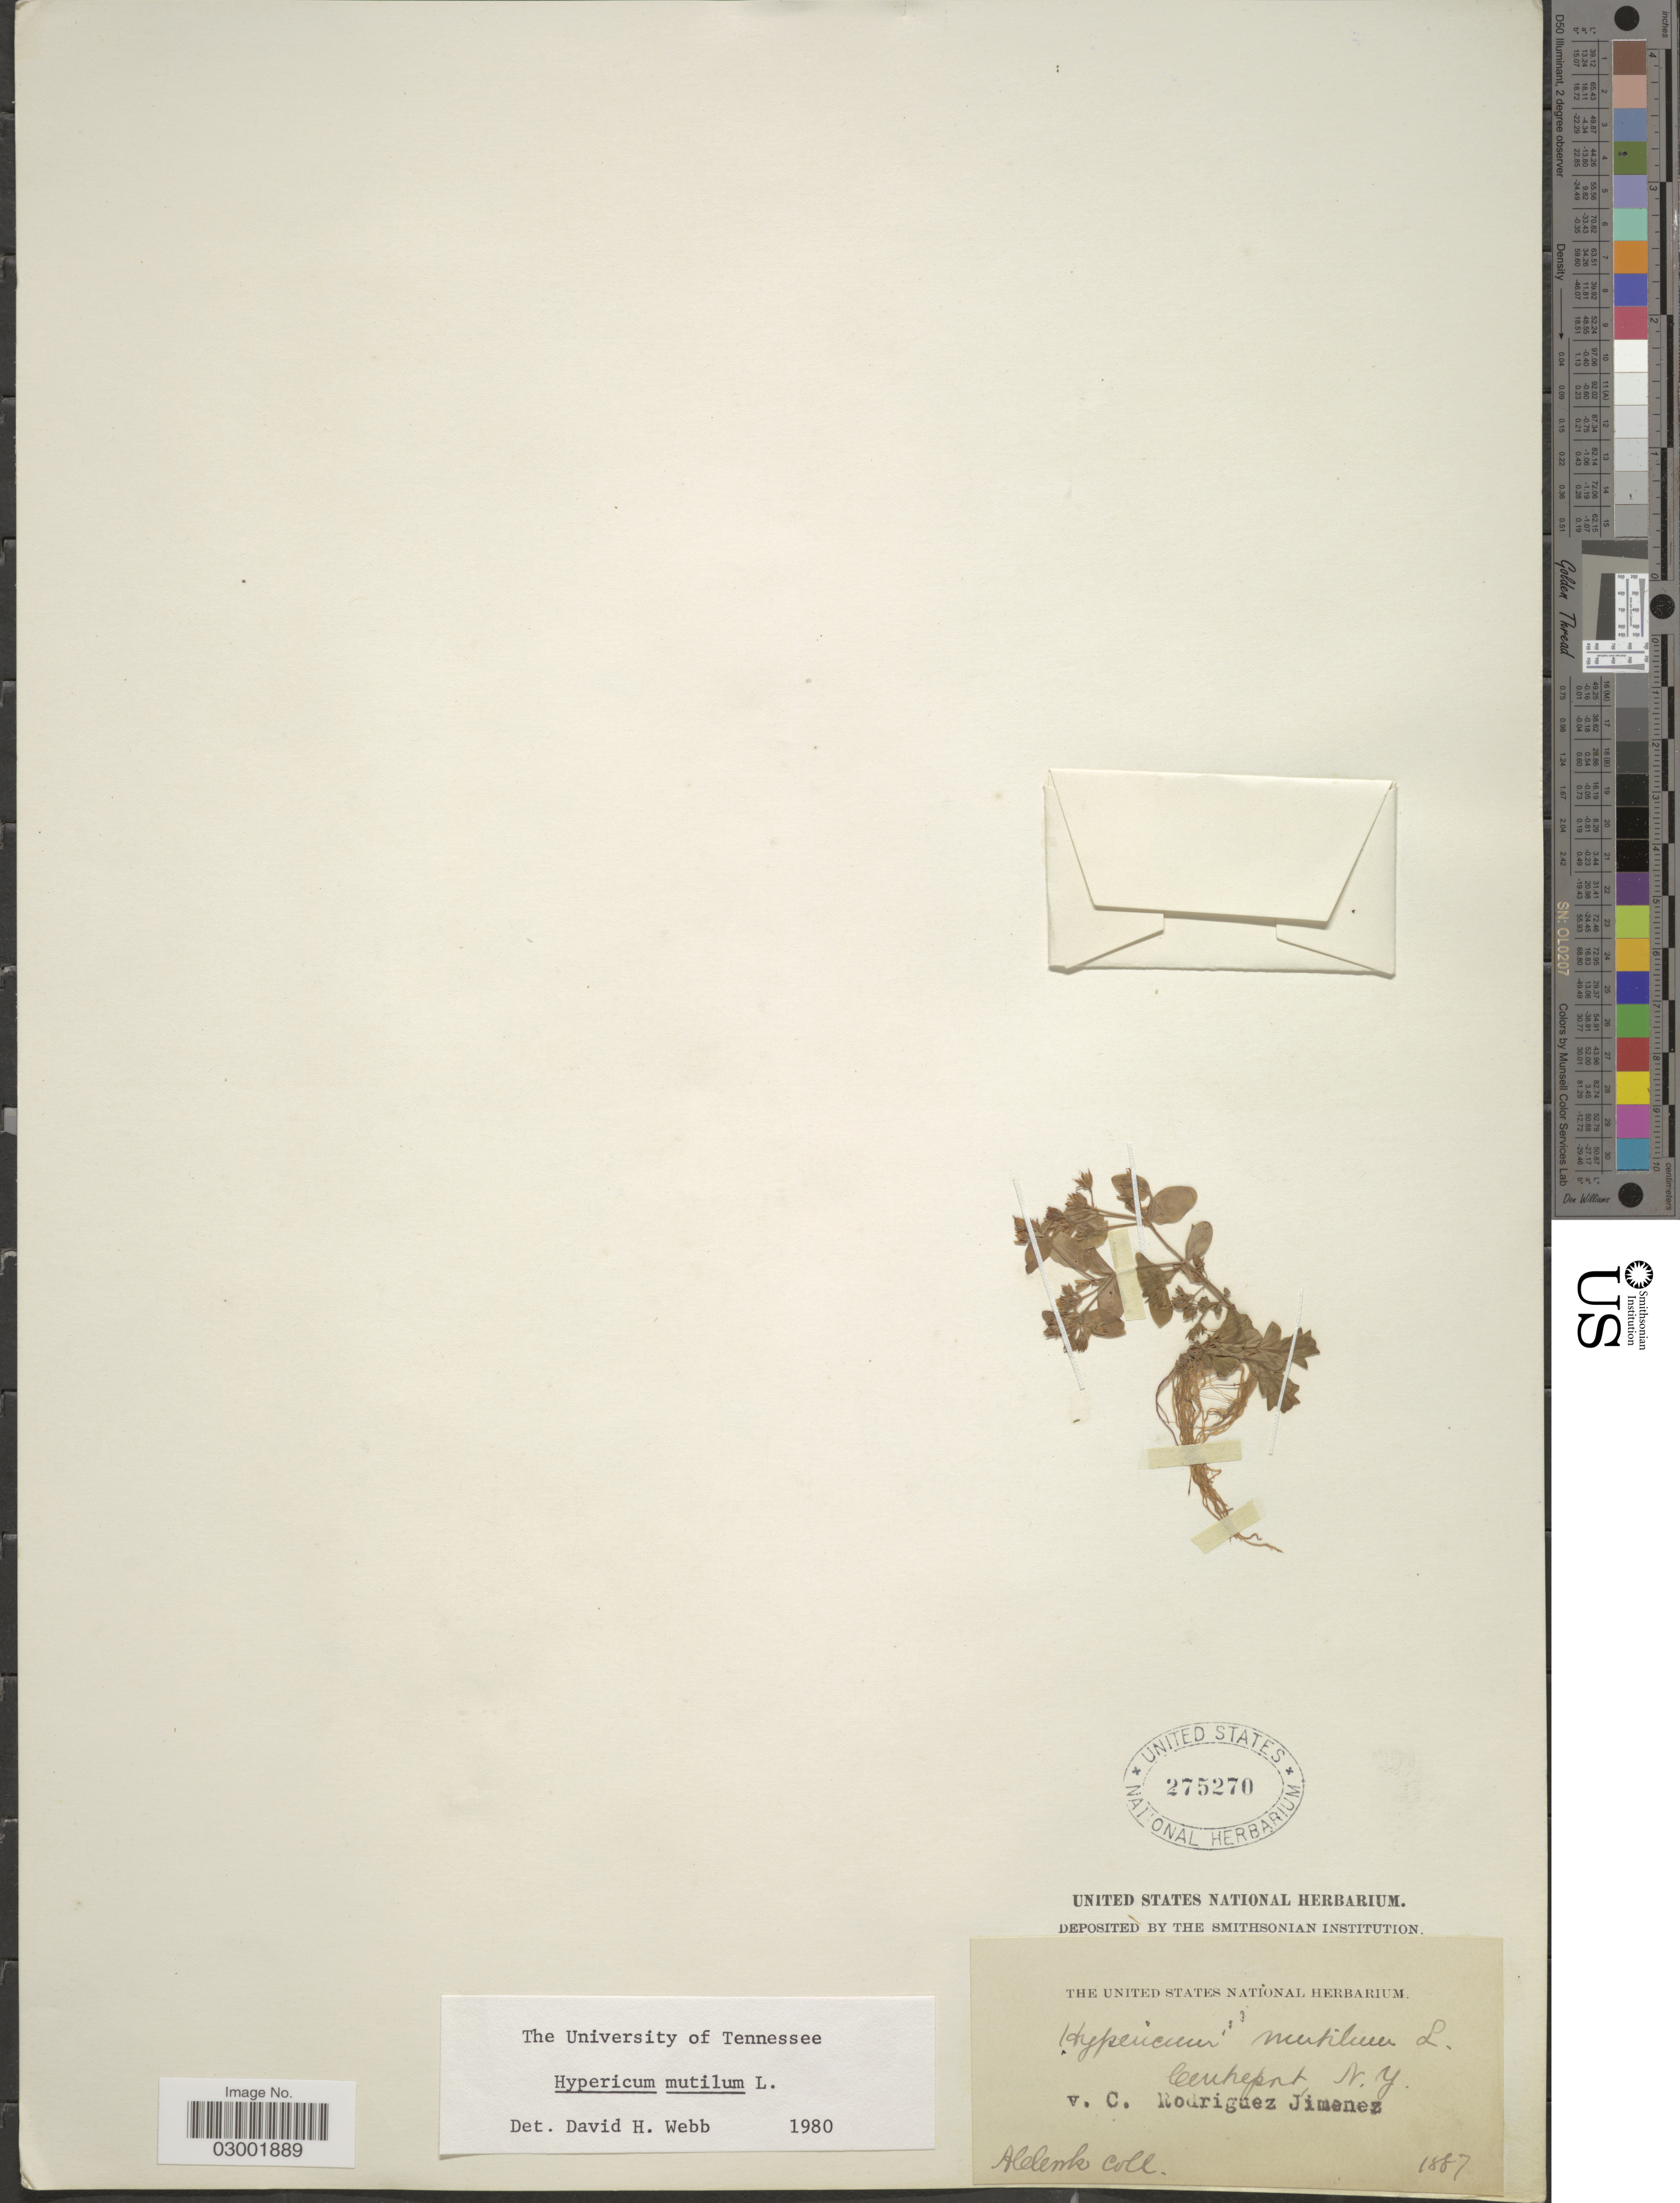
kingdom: Plantae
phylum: Tracheophyta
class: Magnoliopsida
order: Malpighiales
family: Hypericaceae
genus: Hypericum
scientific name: Hypericum mutilum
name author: L.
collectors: A. Cook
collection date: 1887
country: United States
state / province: New York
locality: Centreport.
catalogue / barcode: US 275270